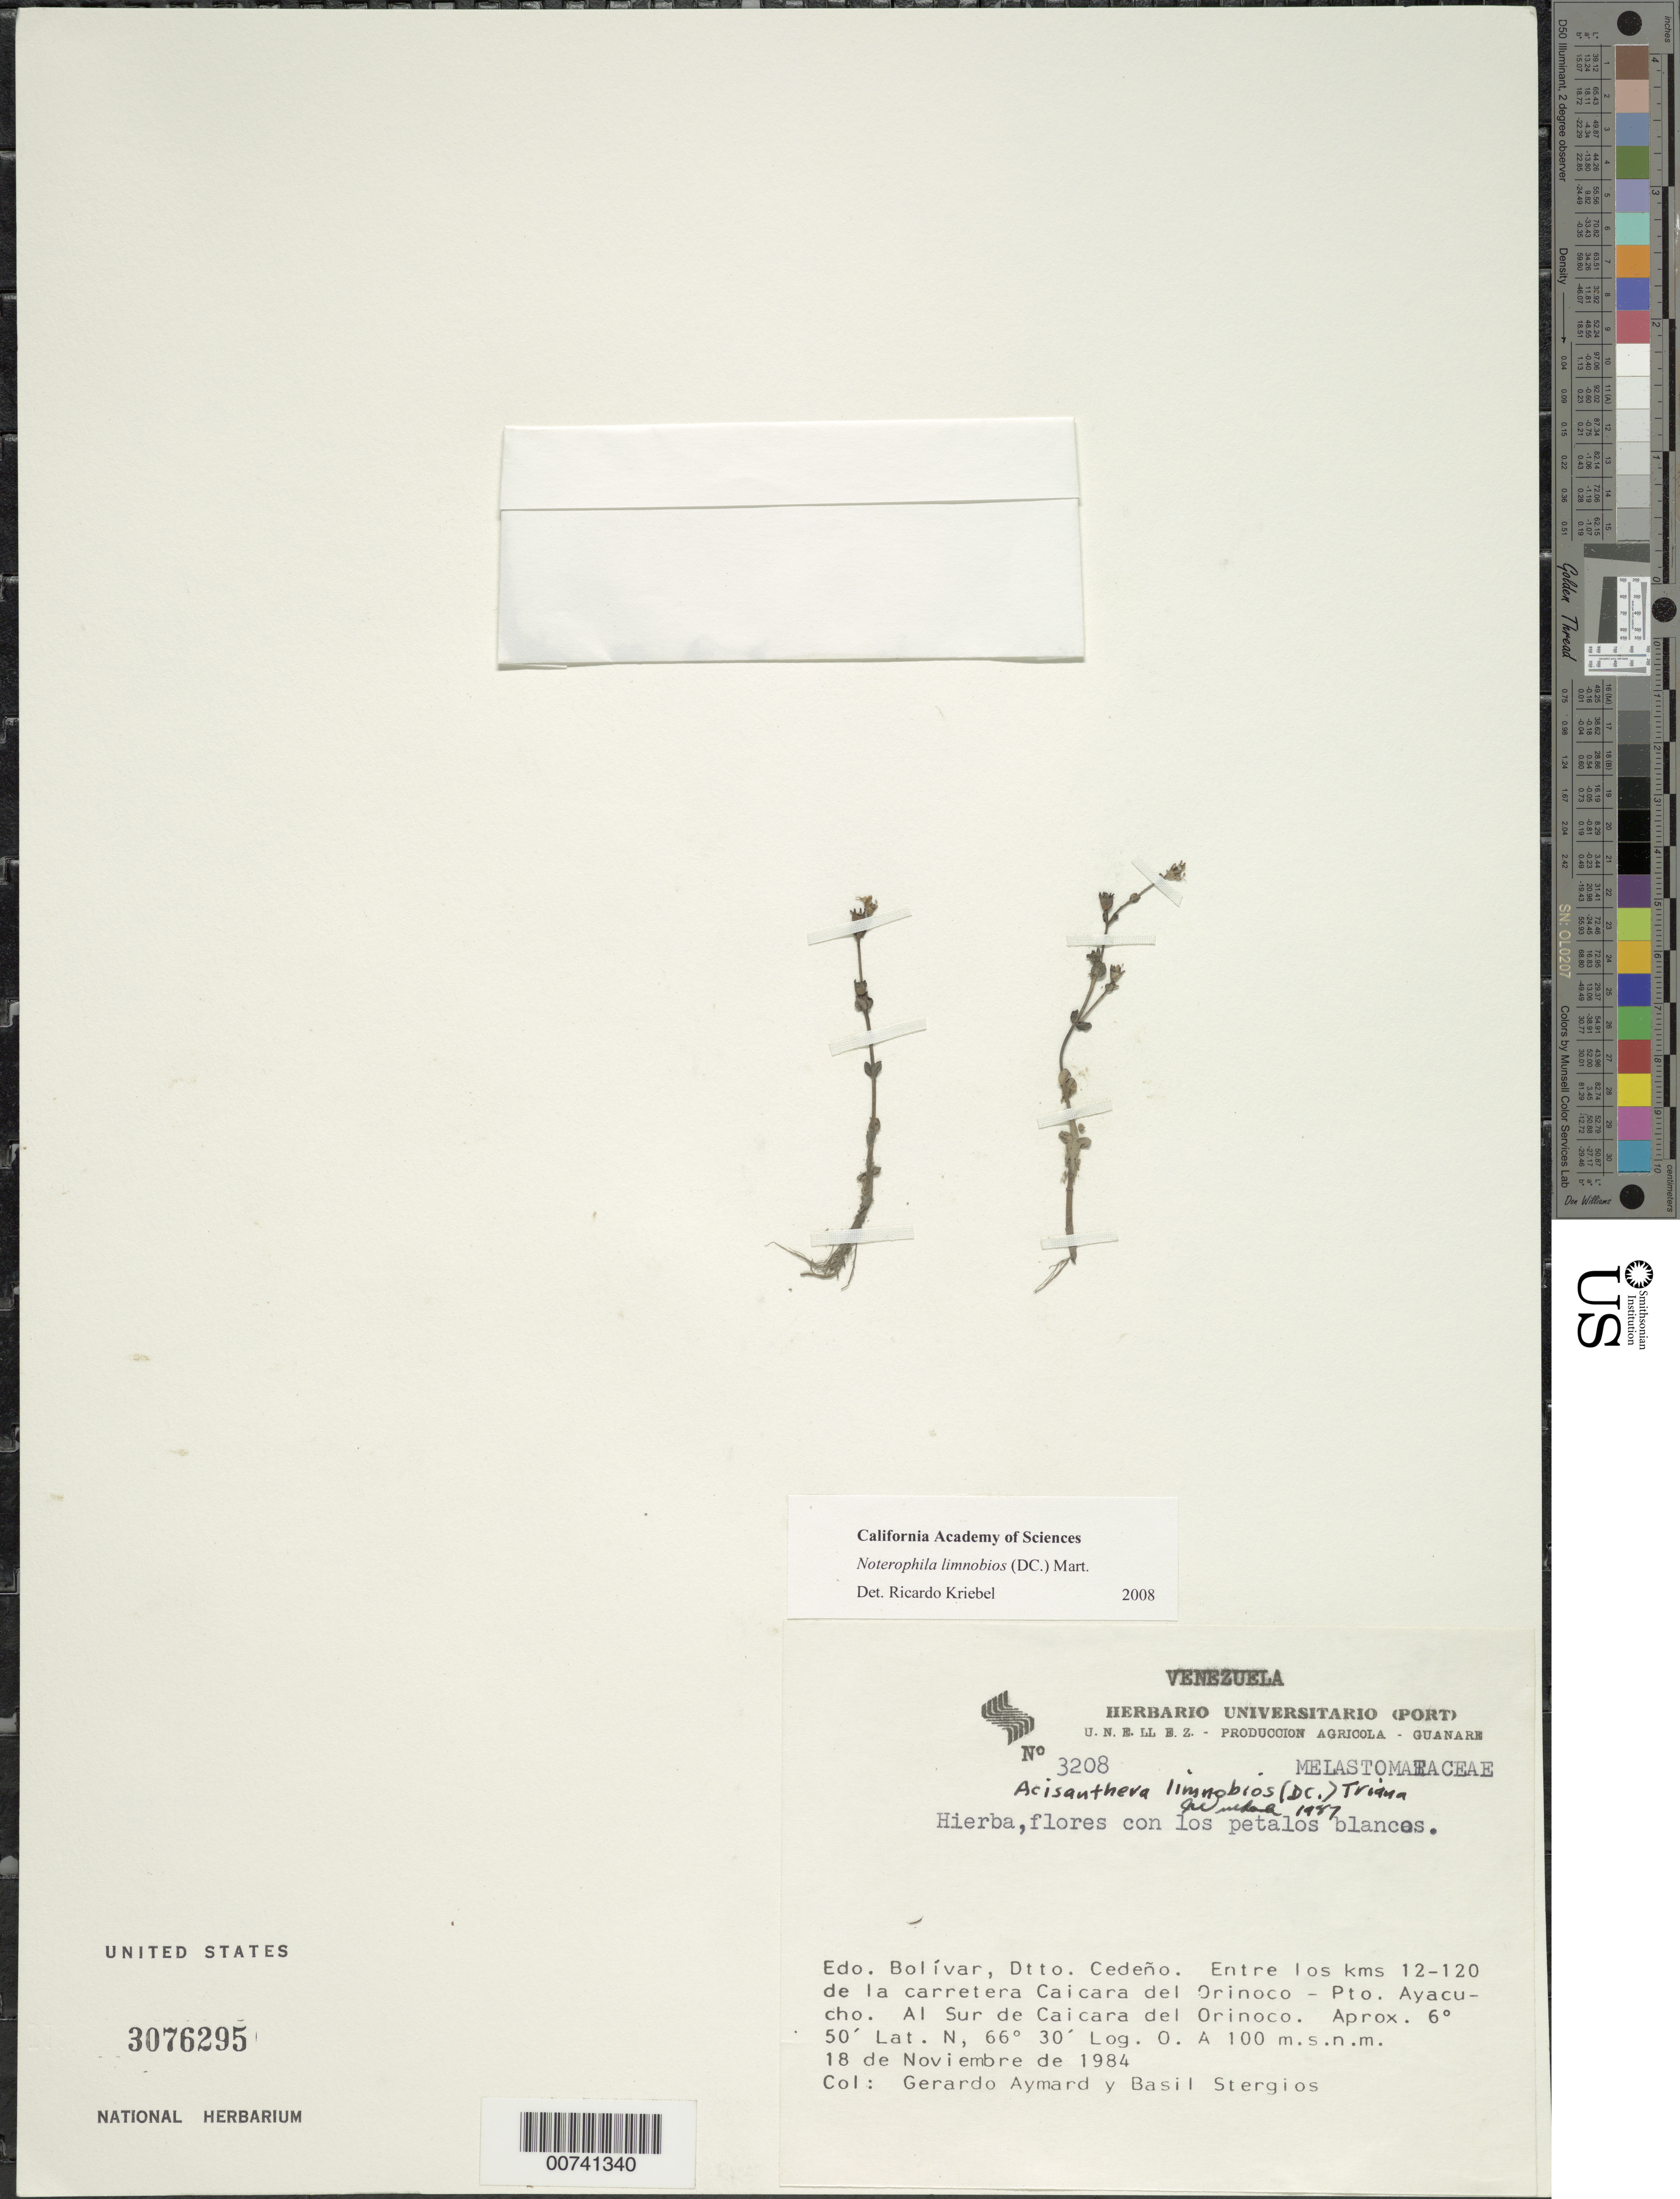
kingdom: Plantae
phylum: Tracheophyta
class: Magnoliopsida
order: Myrtales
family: Melastomataceae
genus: Noterophila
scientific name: Noterophila limnobios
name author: (DC.) Mart.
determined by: Kriebel, R.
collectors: G. A. Aymard & B. G. Stergios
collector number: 3208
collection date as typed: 18-Nov-84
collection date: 1984-11-18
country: Venezuela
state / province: Bolívar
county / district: Cedeño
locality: Caicara del Orinoco - Puerto Ayacucho carretera, km 12-120, S de Caicara del Orinoco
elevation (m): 100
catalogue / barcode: US 3076295